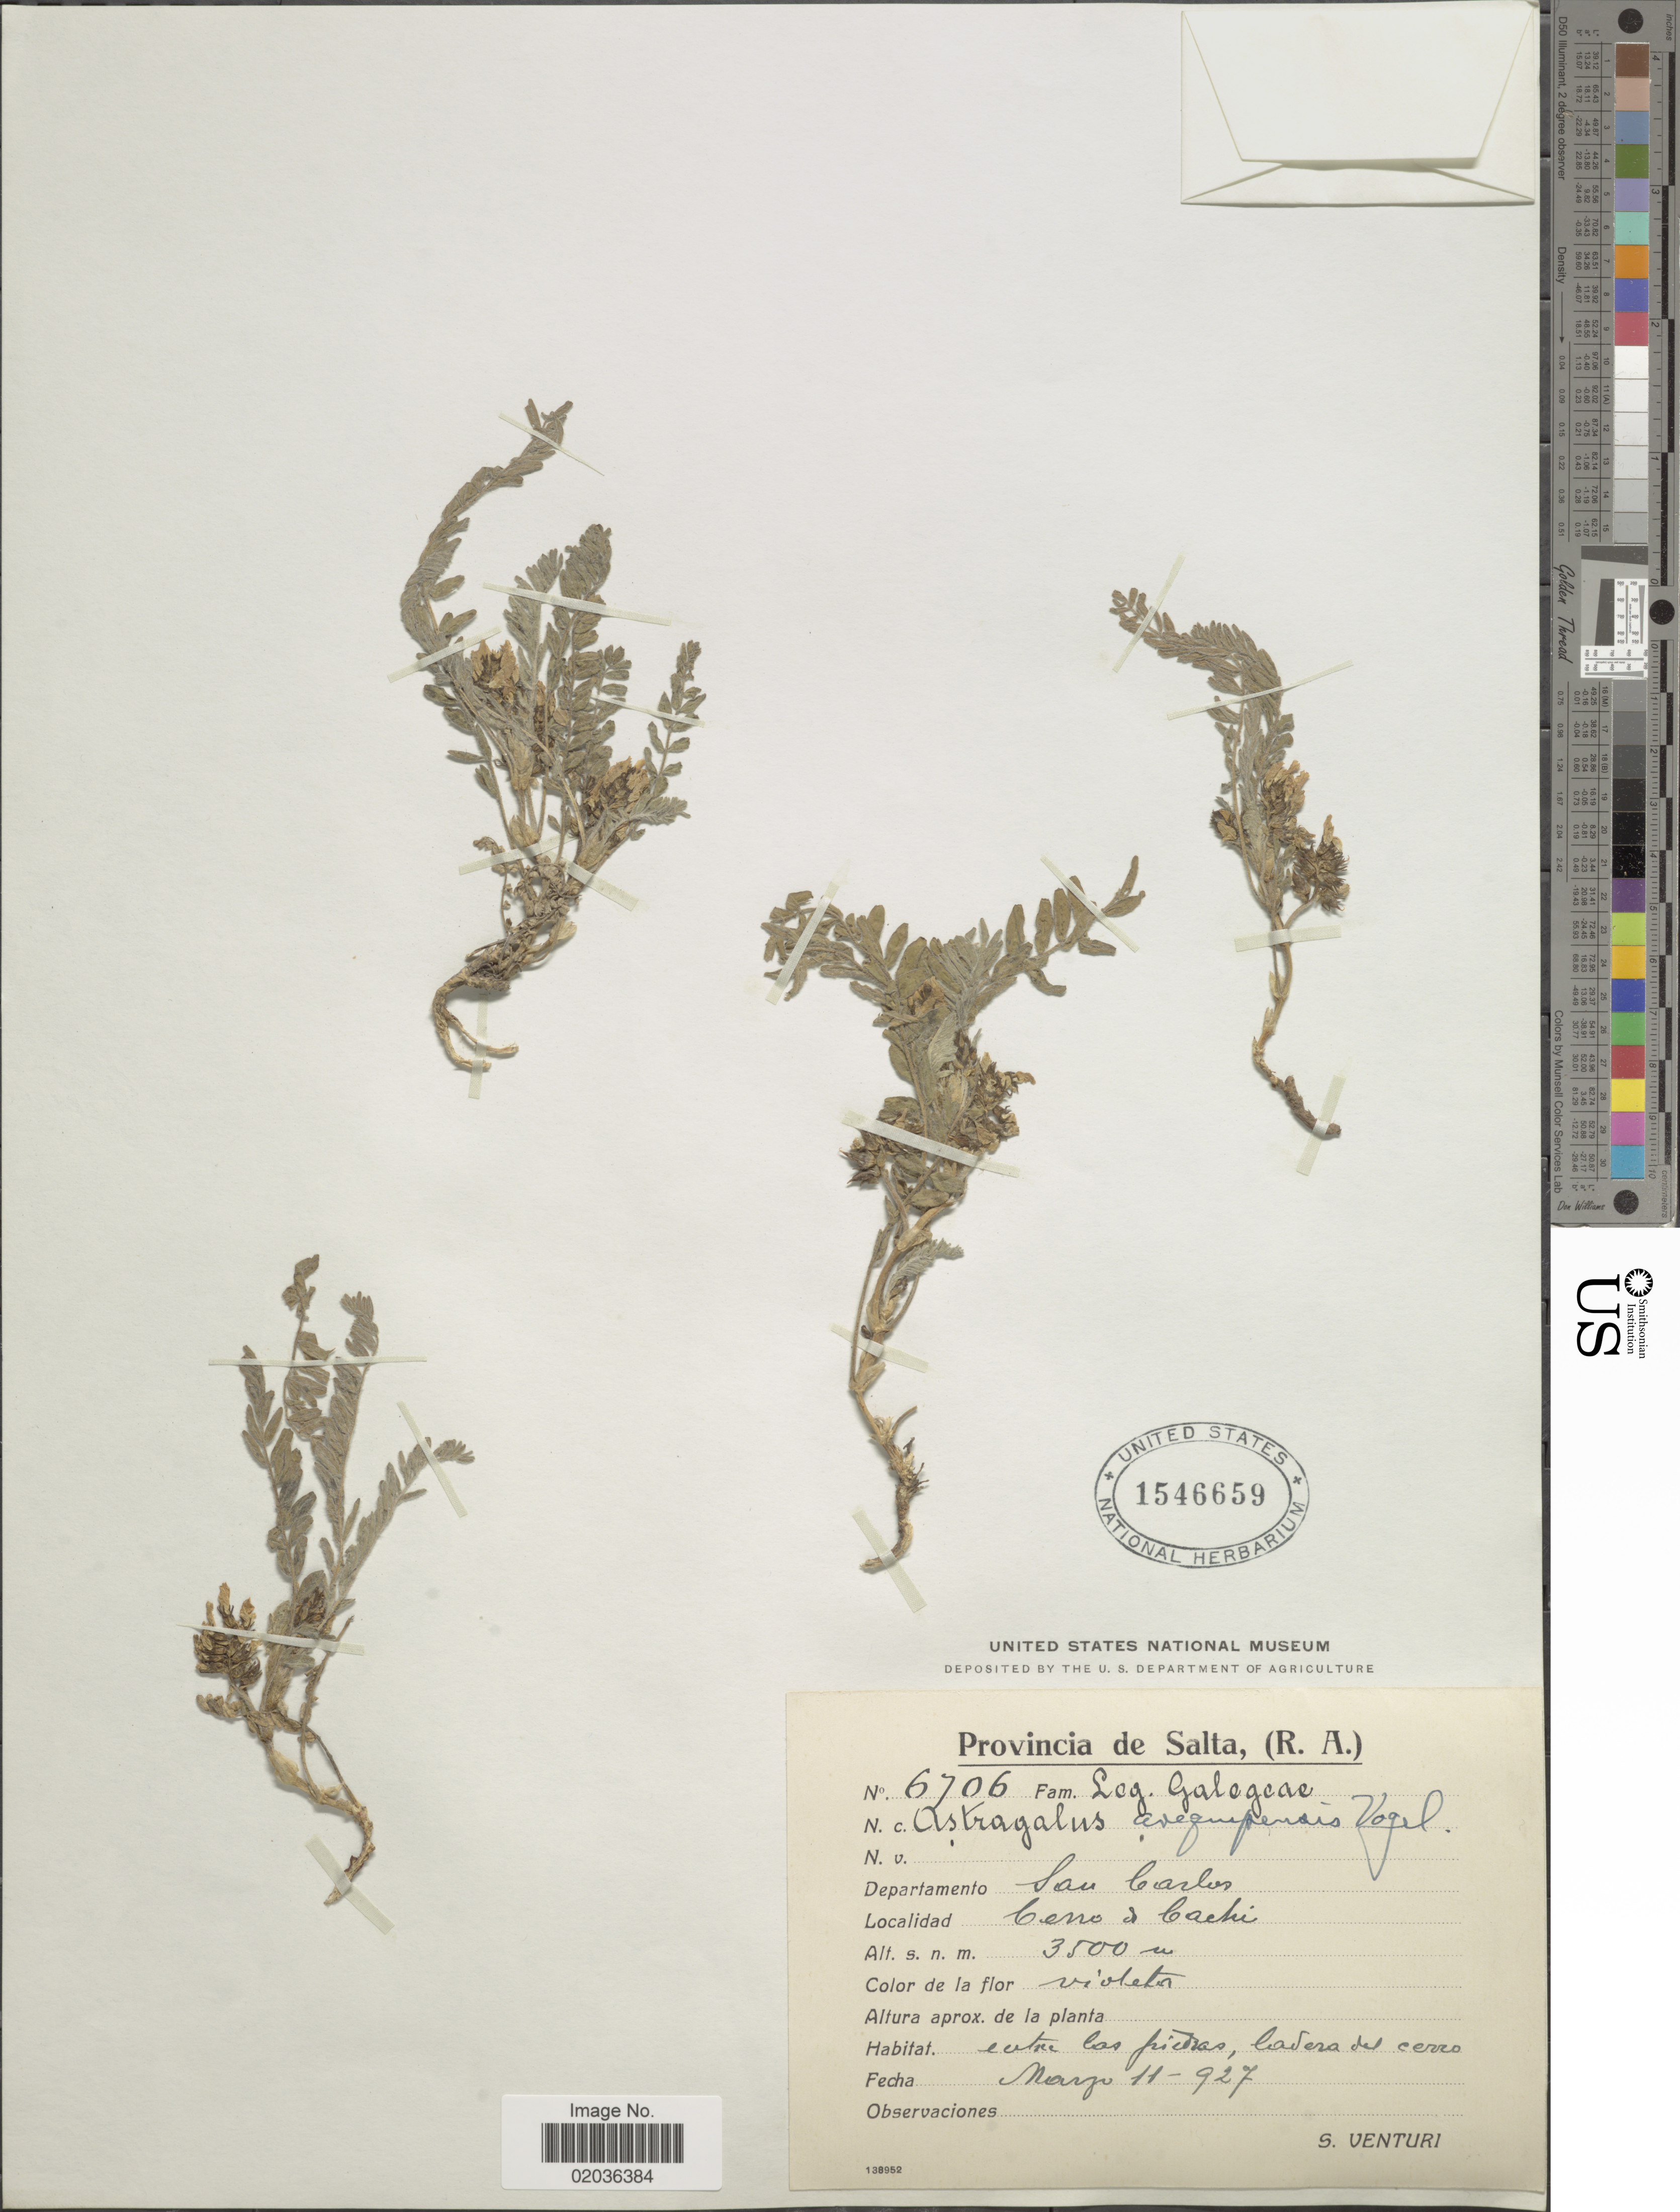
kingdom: Plantae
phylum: Tracheophyta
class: Magnoliopsida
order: Fabales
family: Fabaceae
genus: Astragalus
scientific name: Astragalus arequipensis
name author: Vogel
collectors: S. Venturi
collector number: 6706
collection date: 1927-03-11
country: Argentina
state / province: Salta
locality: Provincia de Salta, (R. A.). Departamento San Carlos. Cerro de Cachi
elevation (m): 3500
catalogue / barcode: US 1546659